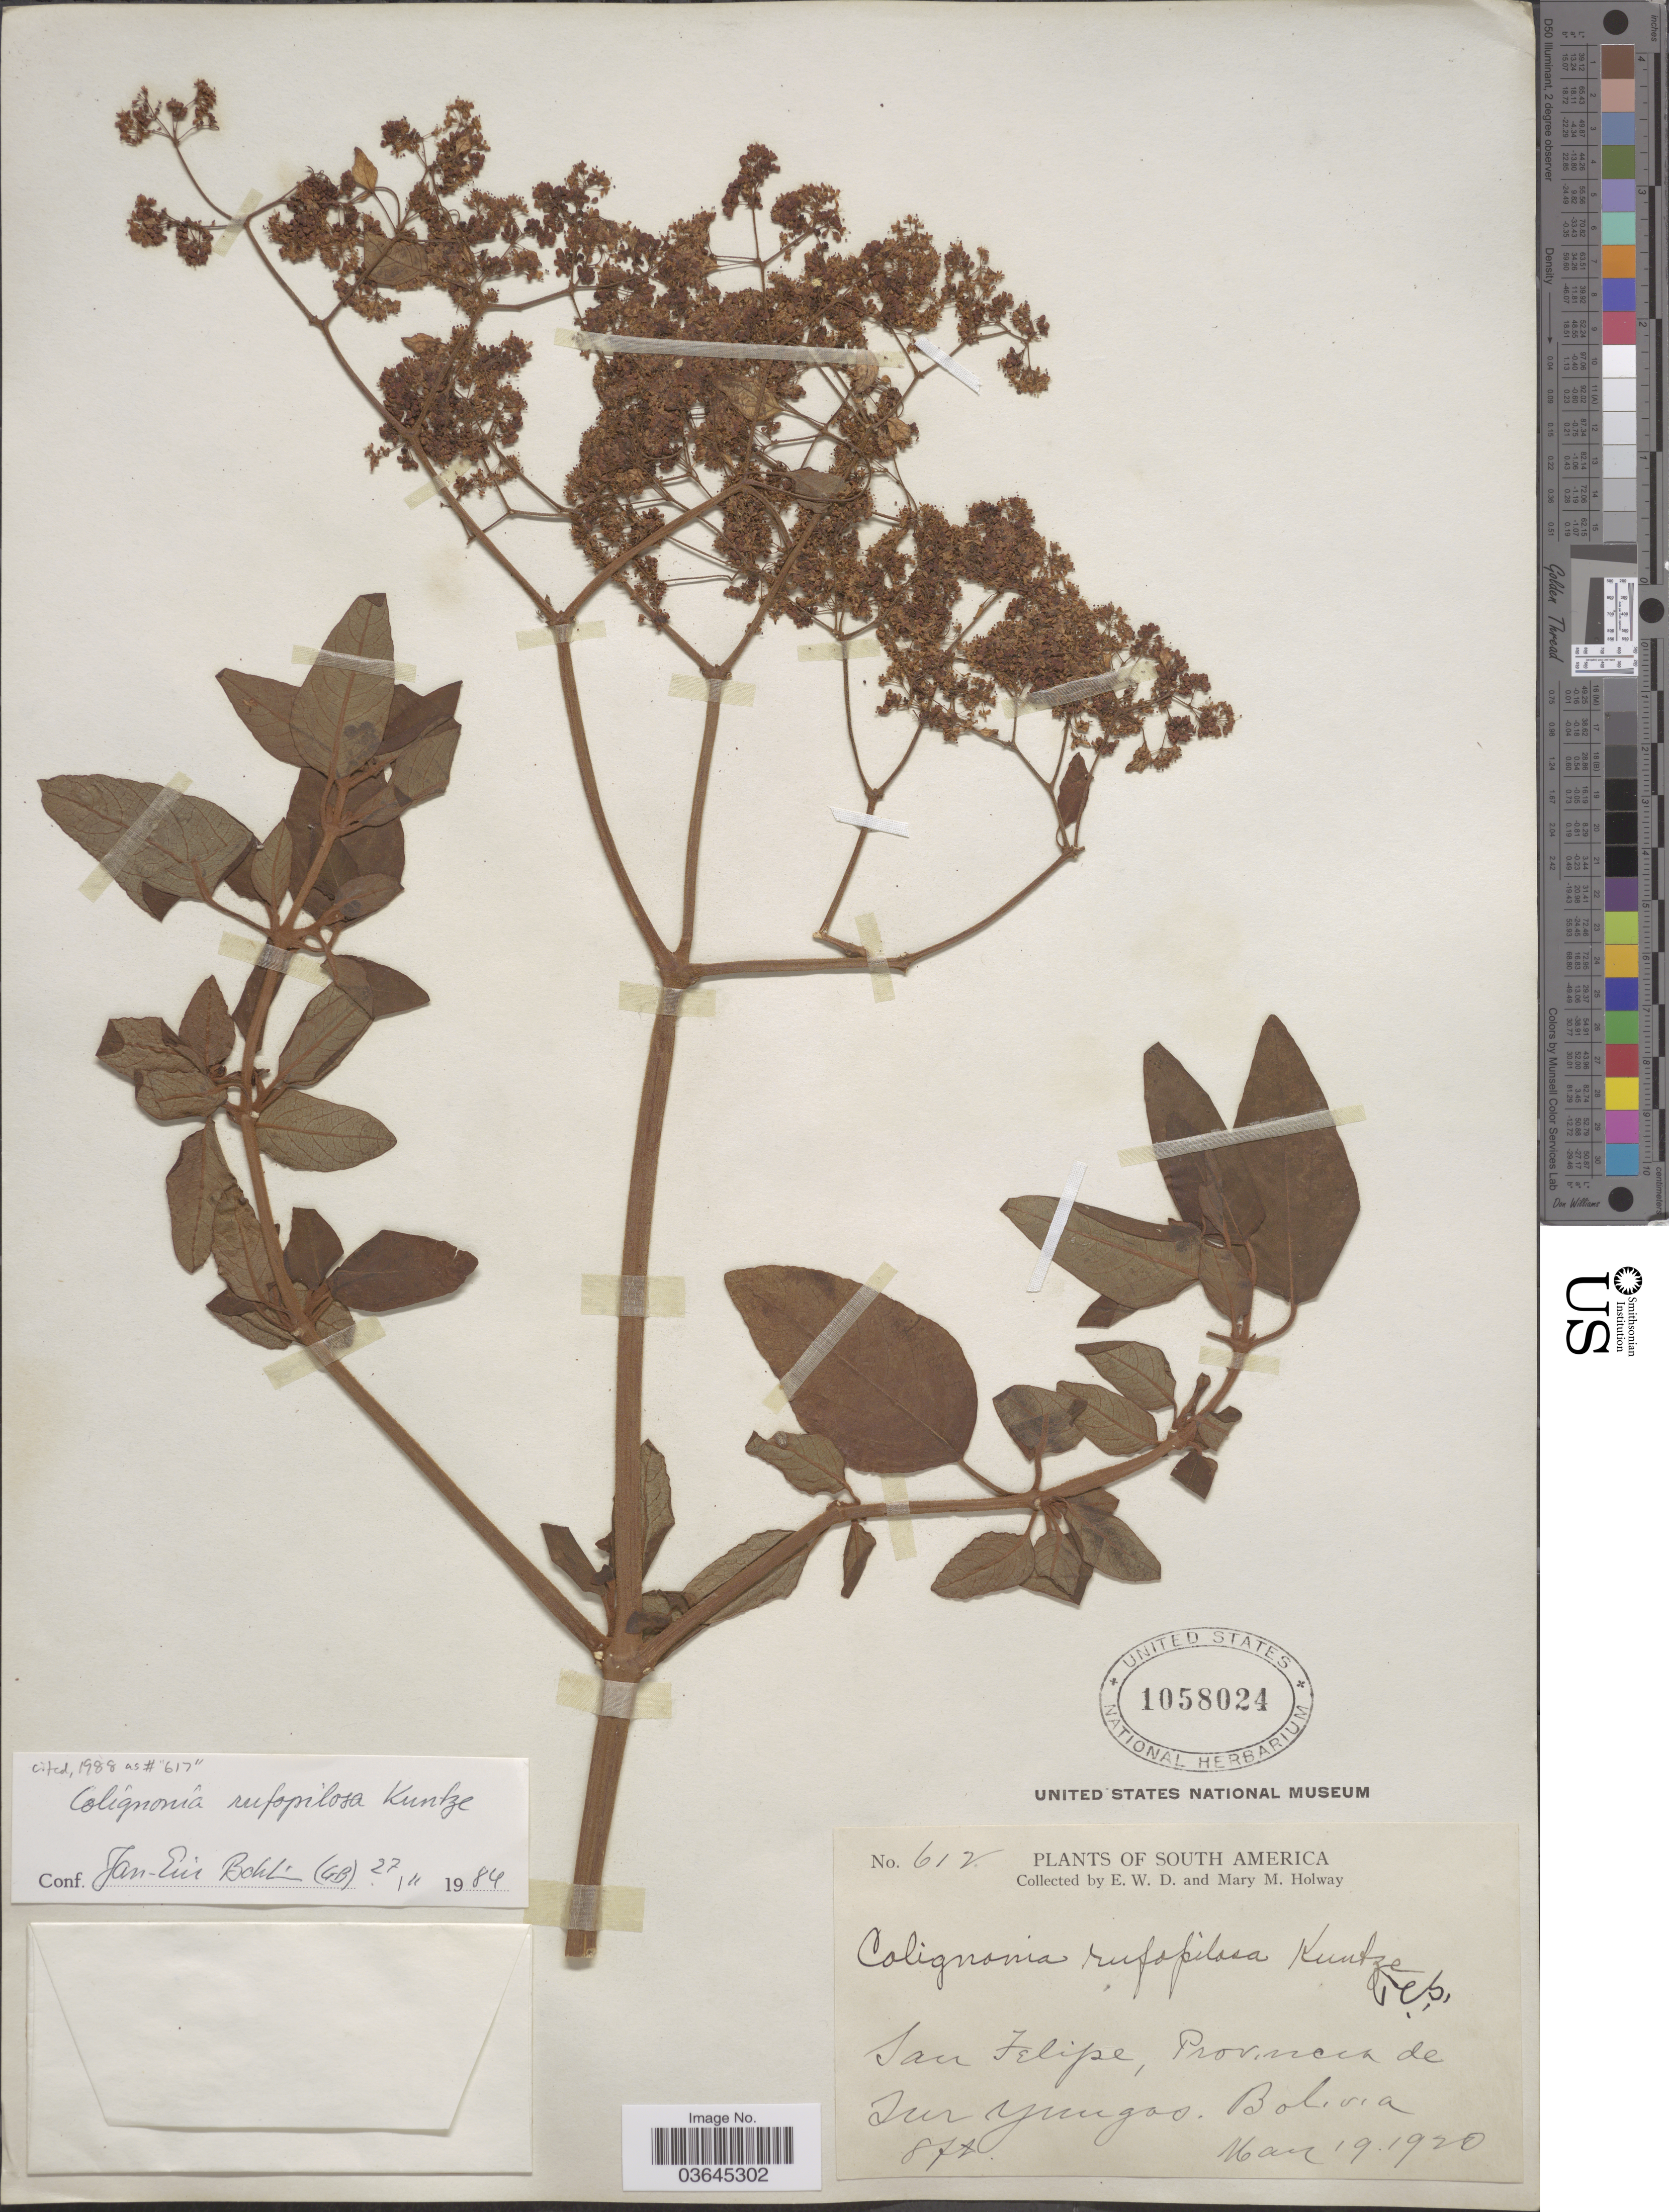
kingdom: Plantae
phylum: Tracheophyta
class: Magnoliopsida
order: Caryophyllales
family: Nyctaginaceae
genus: Colignonia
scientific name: Colignonia rufopilosa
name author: Kuntze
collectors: E. W. D. Holway & M. M. Holway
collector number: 612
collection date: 1920-05-19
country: Bolivia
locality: San Felipe, Provincia de Sur Yungas.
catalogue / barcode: US 1058024